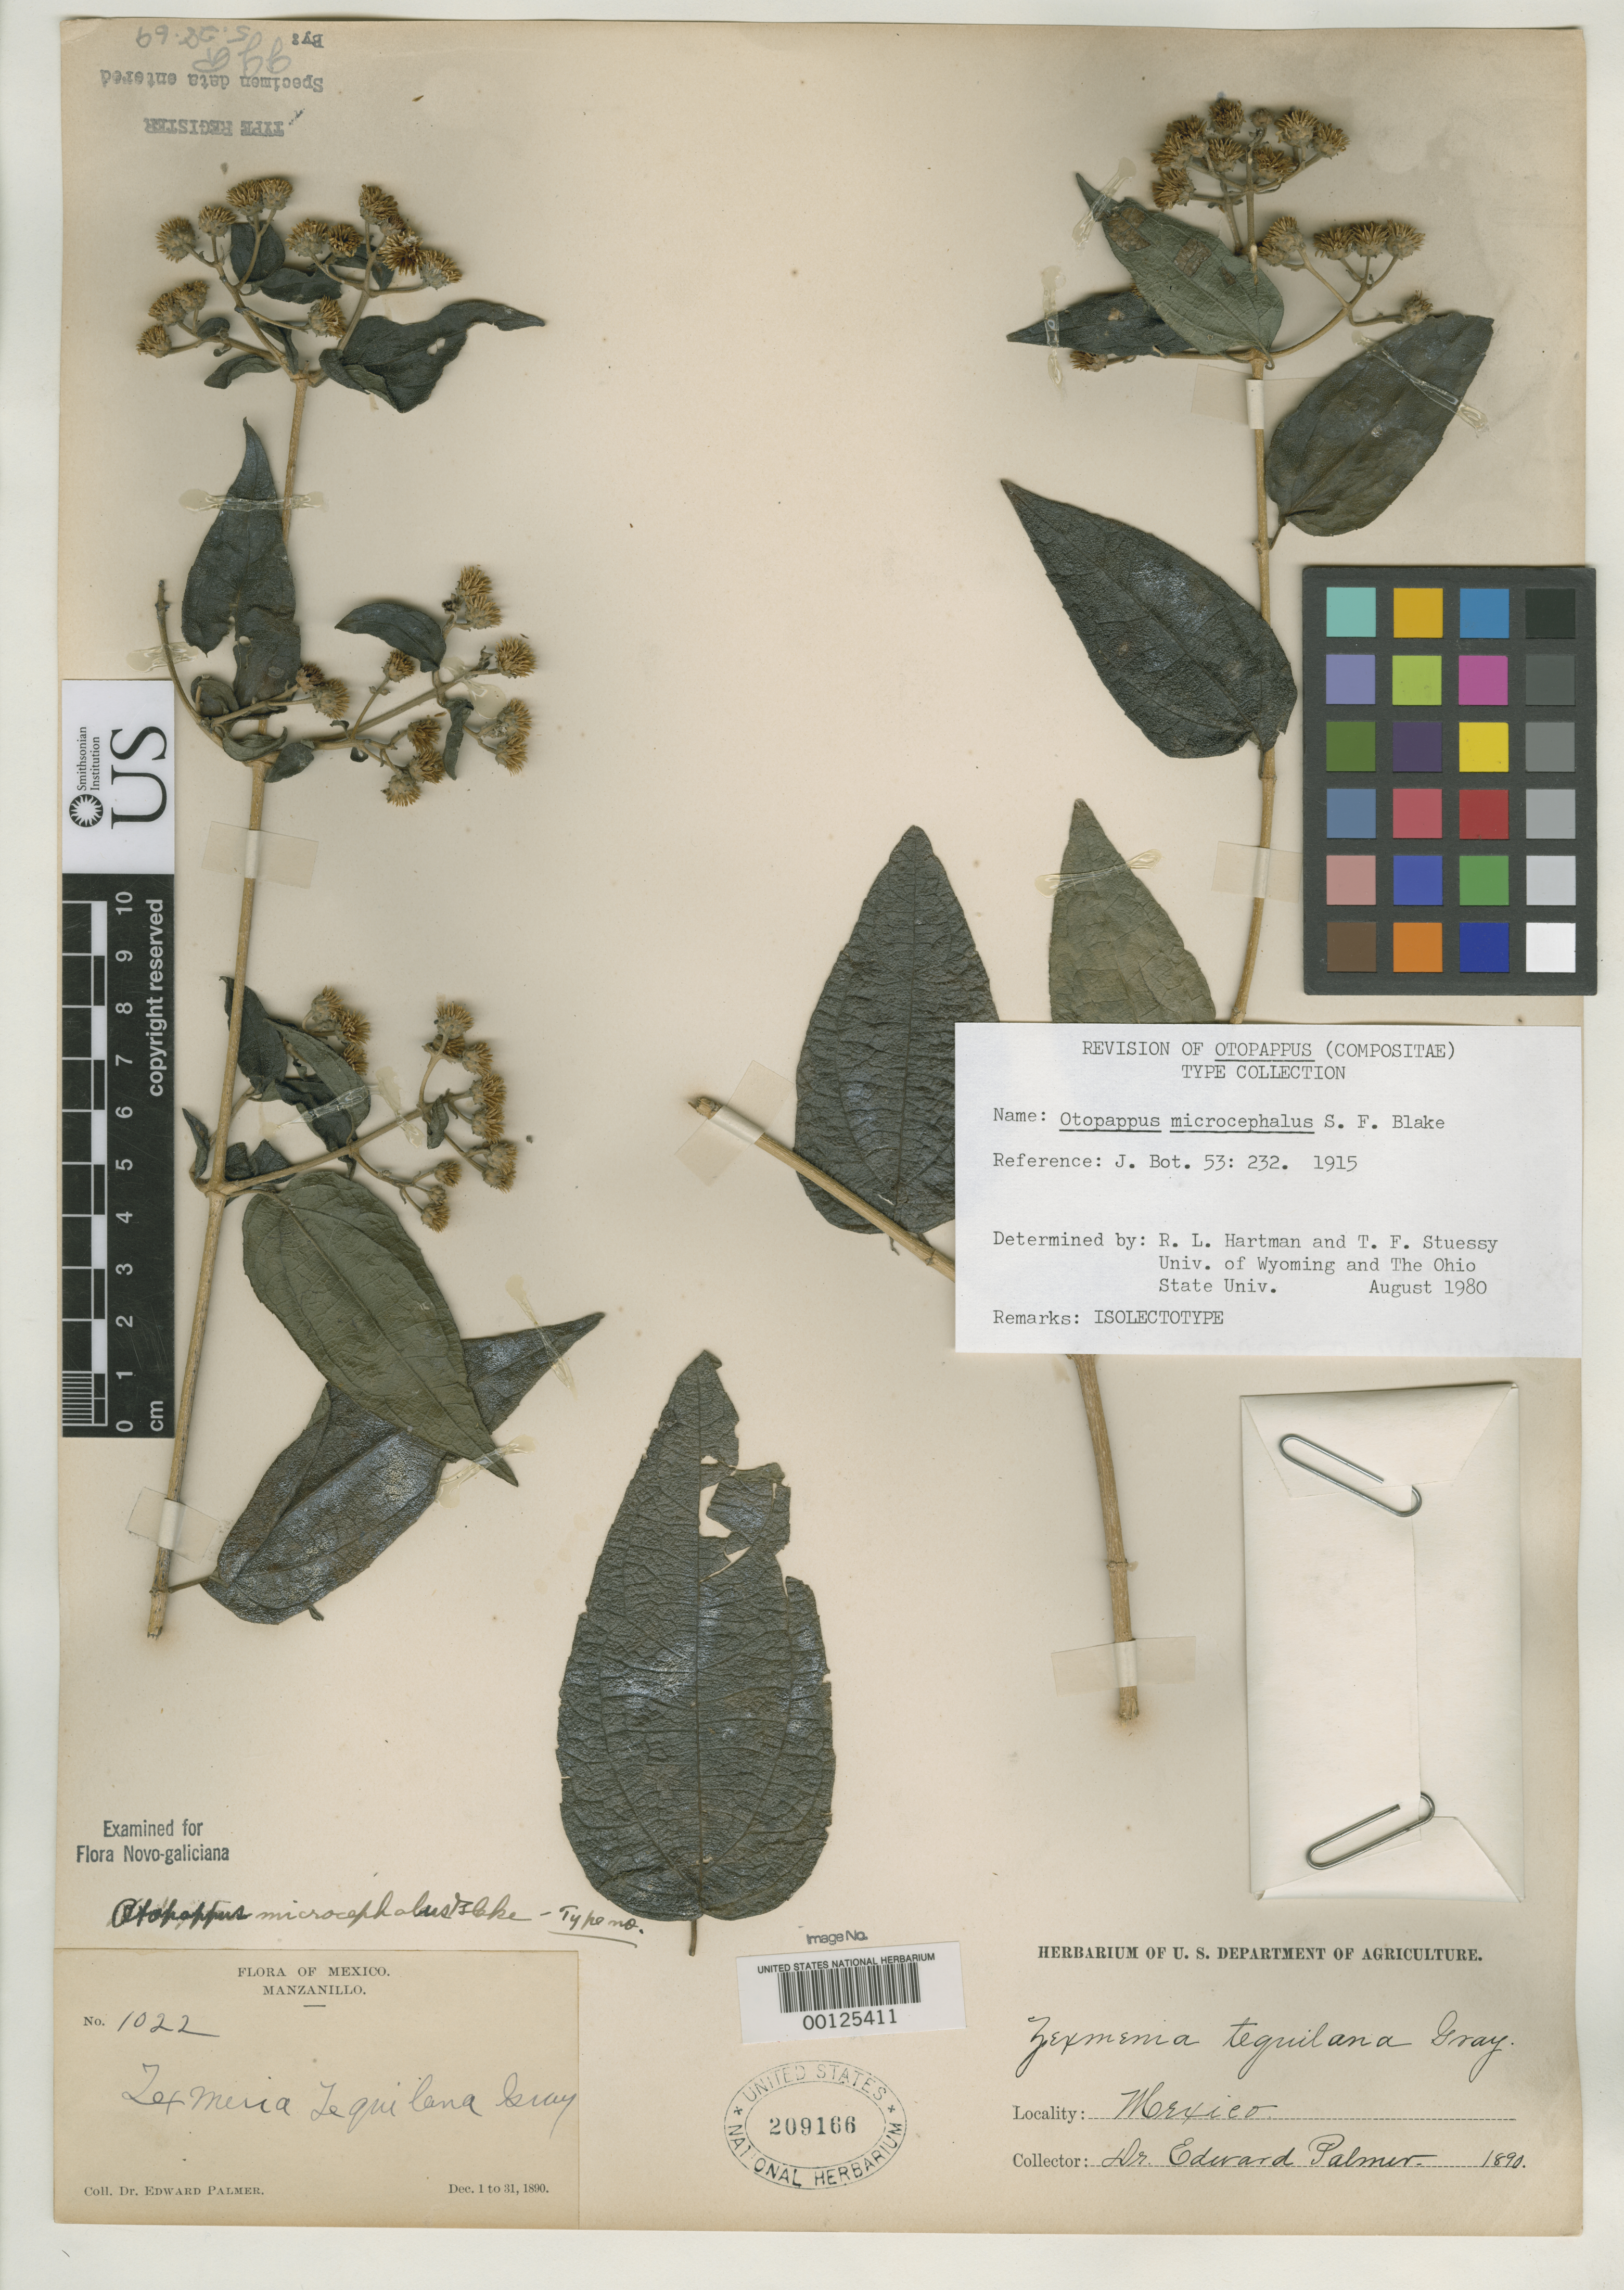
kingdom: Plantae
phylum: Tracheophyta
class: Magnoliopsida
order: Asterales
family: Asteraceae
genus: Otopappus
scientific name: Otopappus microcephalus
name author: S.F. Blake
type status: Isosyntype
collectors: E. Palmer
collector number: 1022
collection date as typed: Dec 1890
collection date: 1890-12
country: Mexico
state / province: Colima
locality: Opposite side of bay from Manzanillo.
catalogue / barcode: US 209166